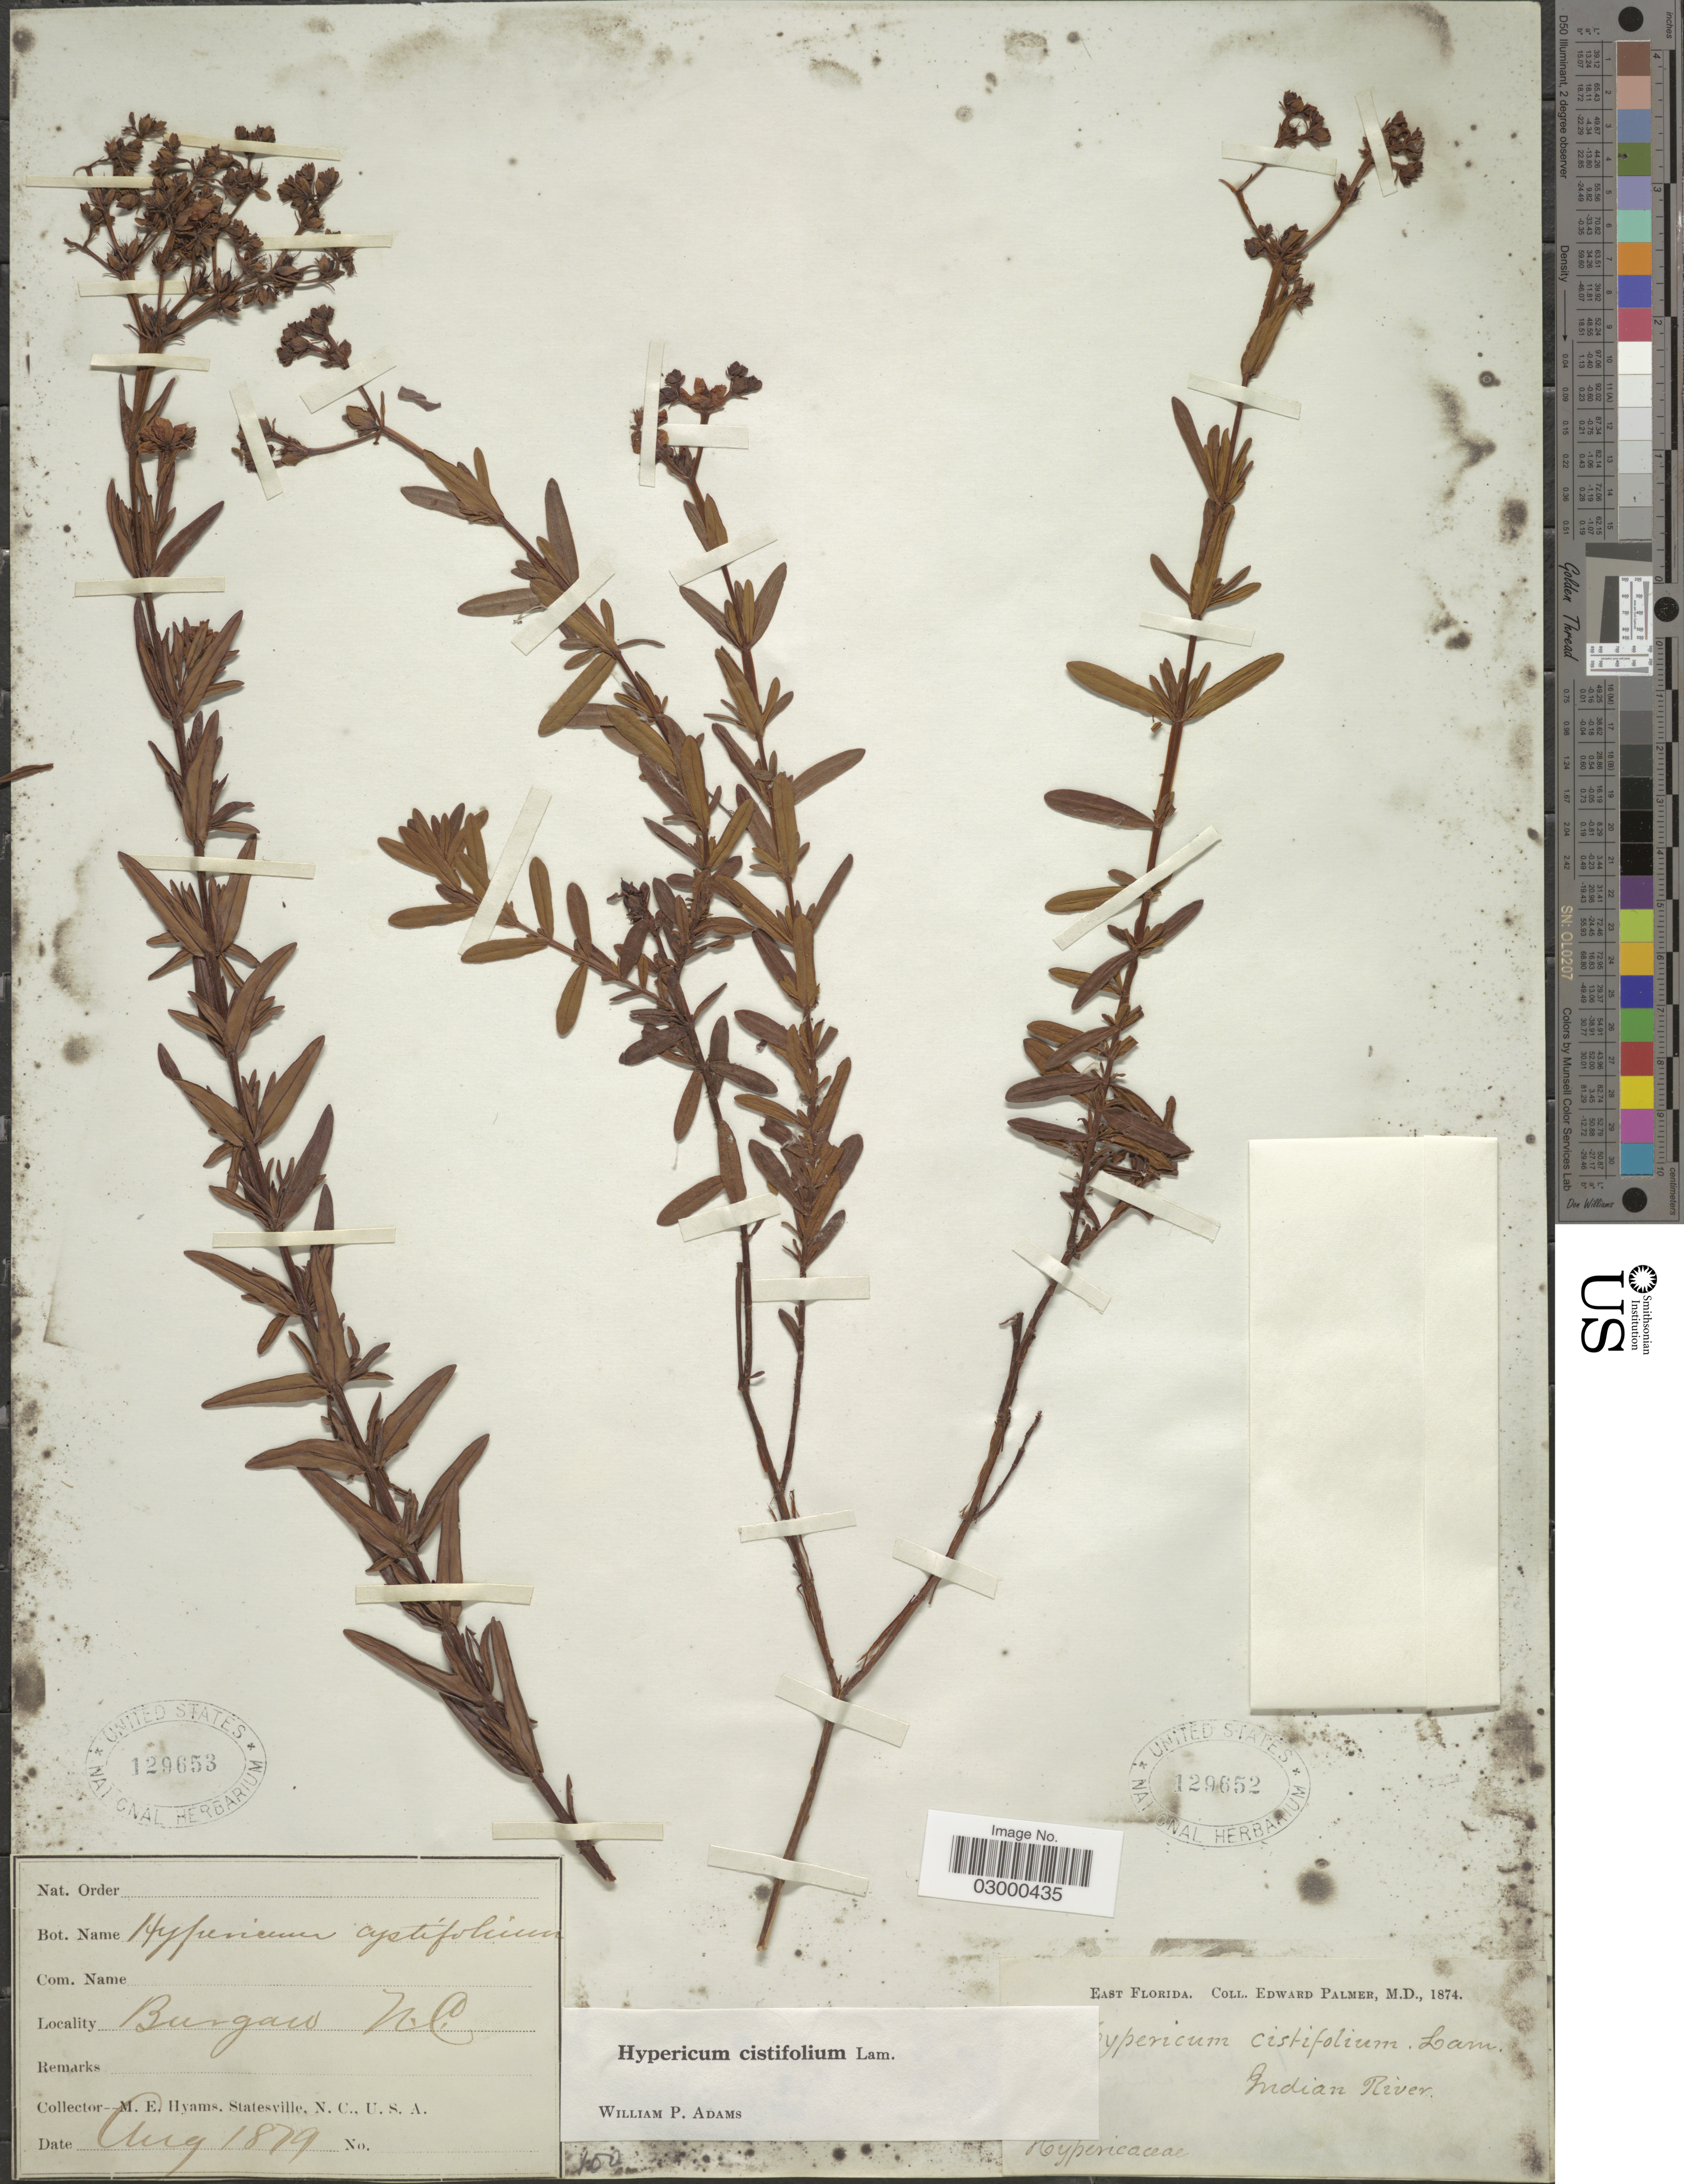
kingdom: Plantae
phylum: Tracheophyta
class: Magnoliopsida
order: Malpighiales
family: Hypericaceae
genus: Hypericum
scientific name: Hypericum cistifolium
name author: Lam.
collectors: M. E. Hyams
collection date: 1879-08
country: United States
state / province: North Carolina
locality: Burgaw, Statesville.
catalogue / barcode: US 129653